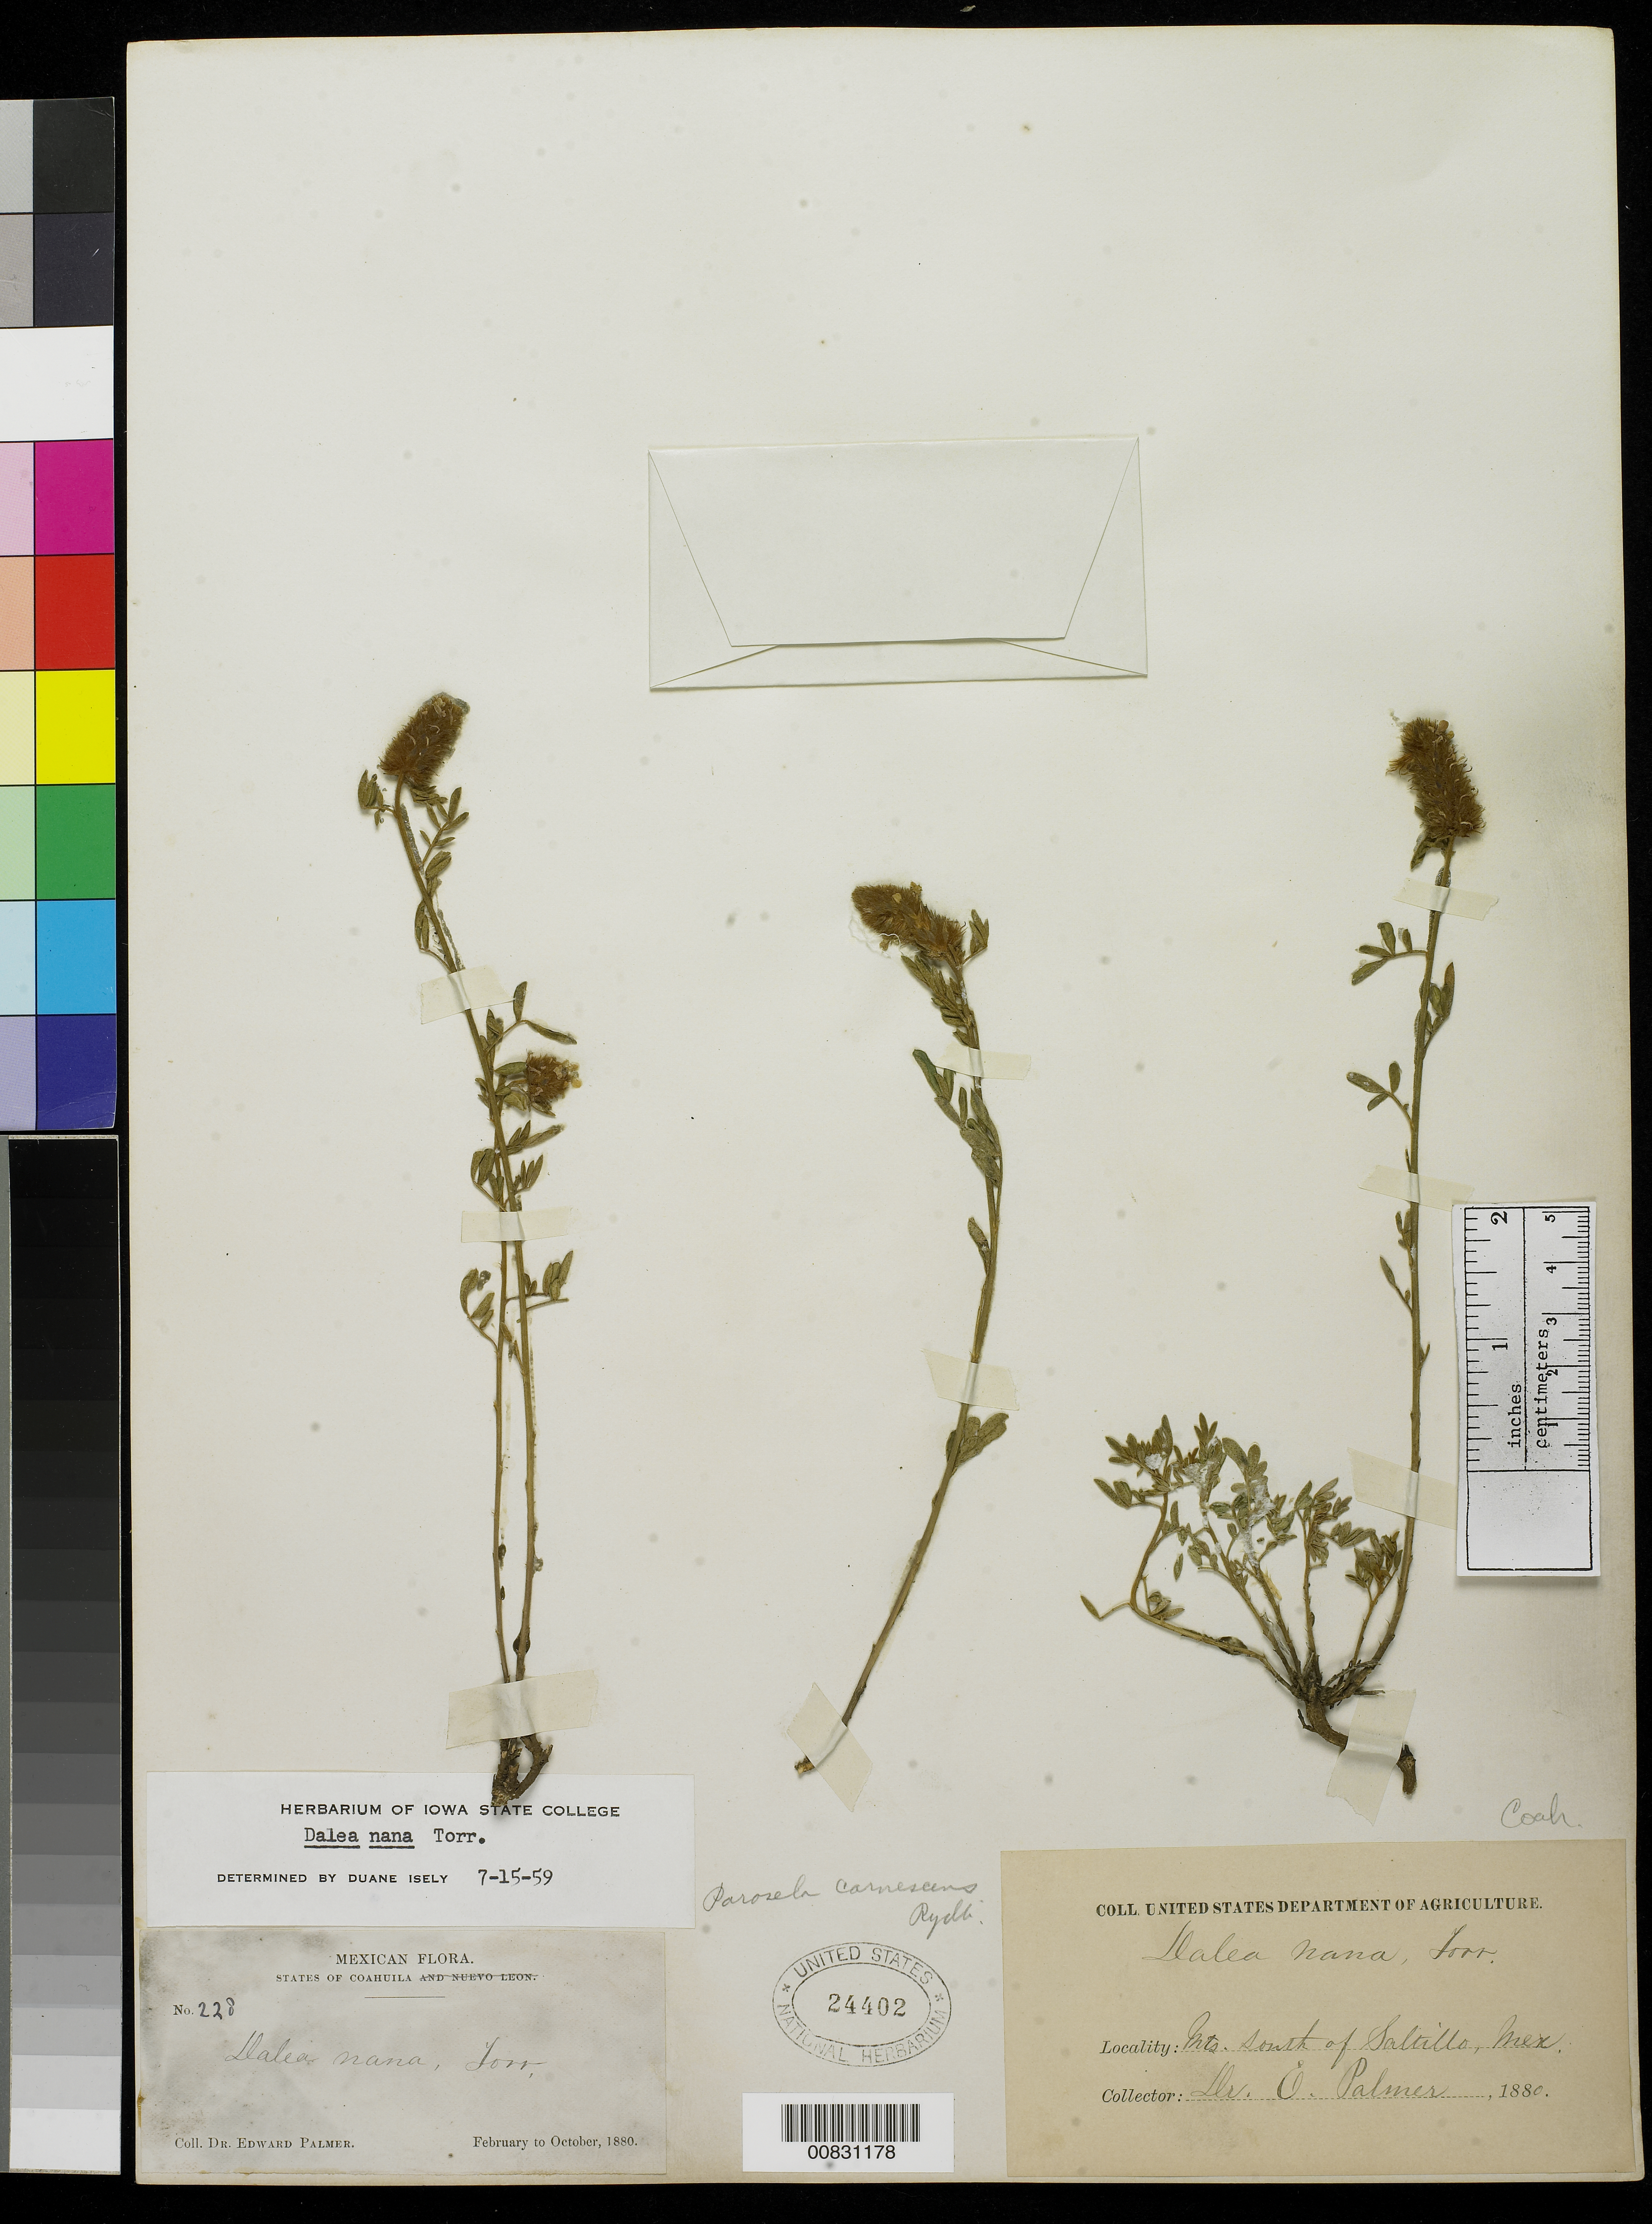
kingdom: Plantae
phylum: Tracheophyta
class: Magnoliopsida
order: Fabales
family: Fabaceae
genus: Dalea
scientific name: Dalea nana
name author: Torr. & A. Gray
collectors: E. Palmer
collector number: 228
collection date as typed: Feb 1880 to -- Oct 1880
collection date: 1880-02/1880-10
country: Mexico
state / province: Coahuila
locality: Mts. south of Saltillo, Coahuila.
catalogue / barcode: US 24402